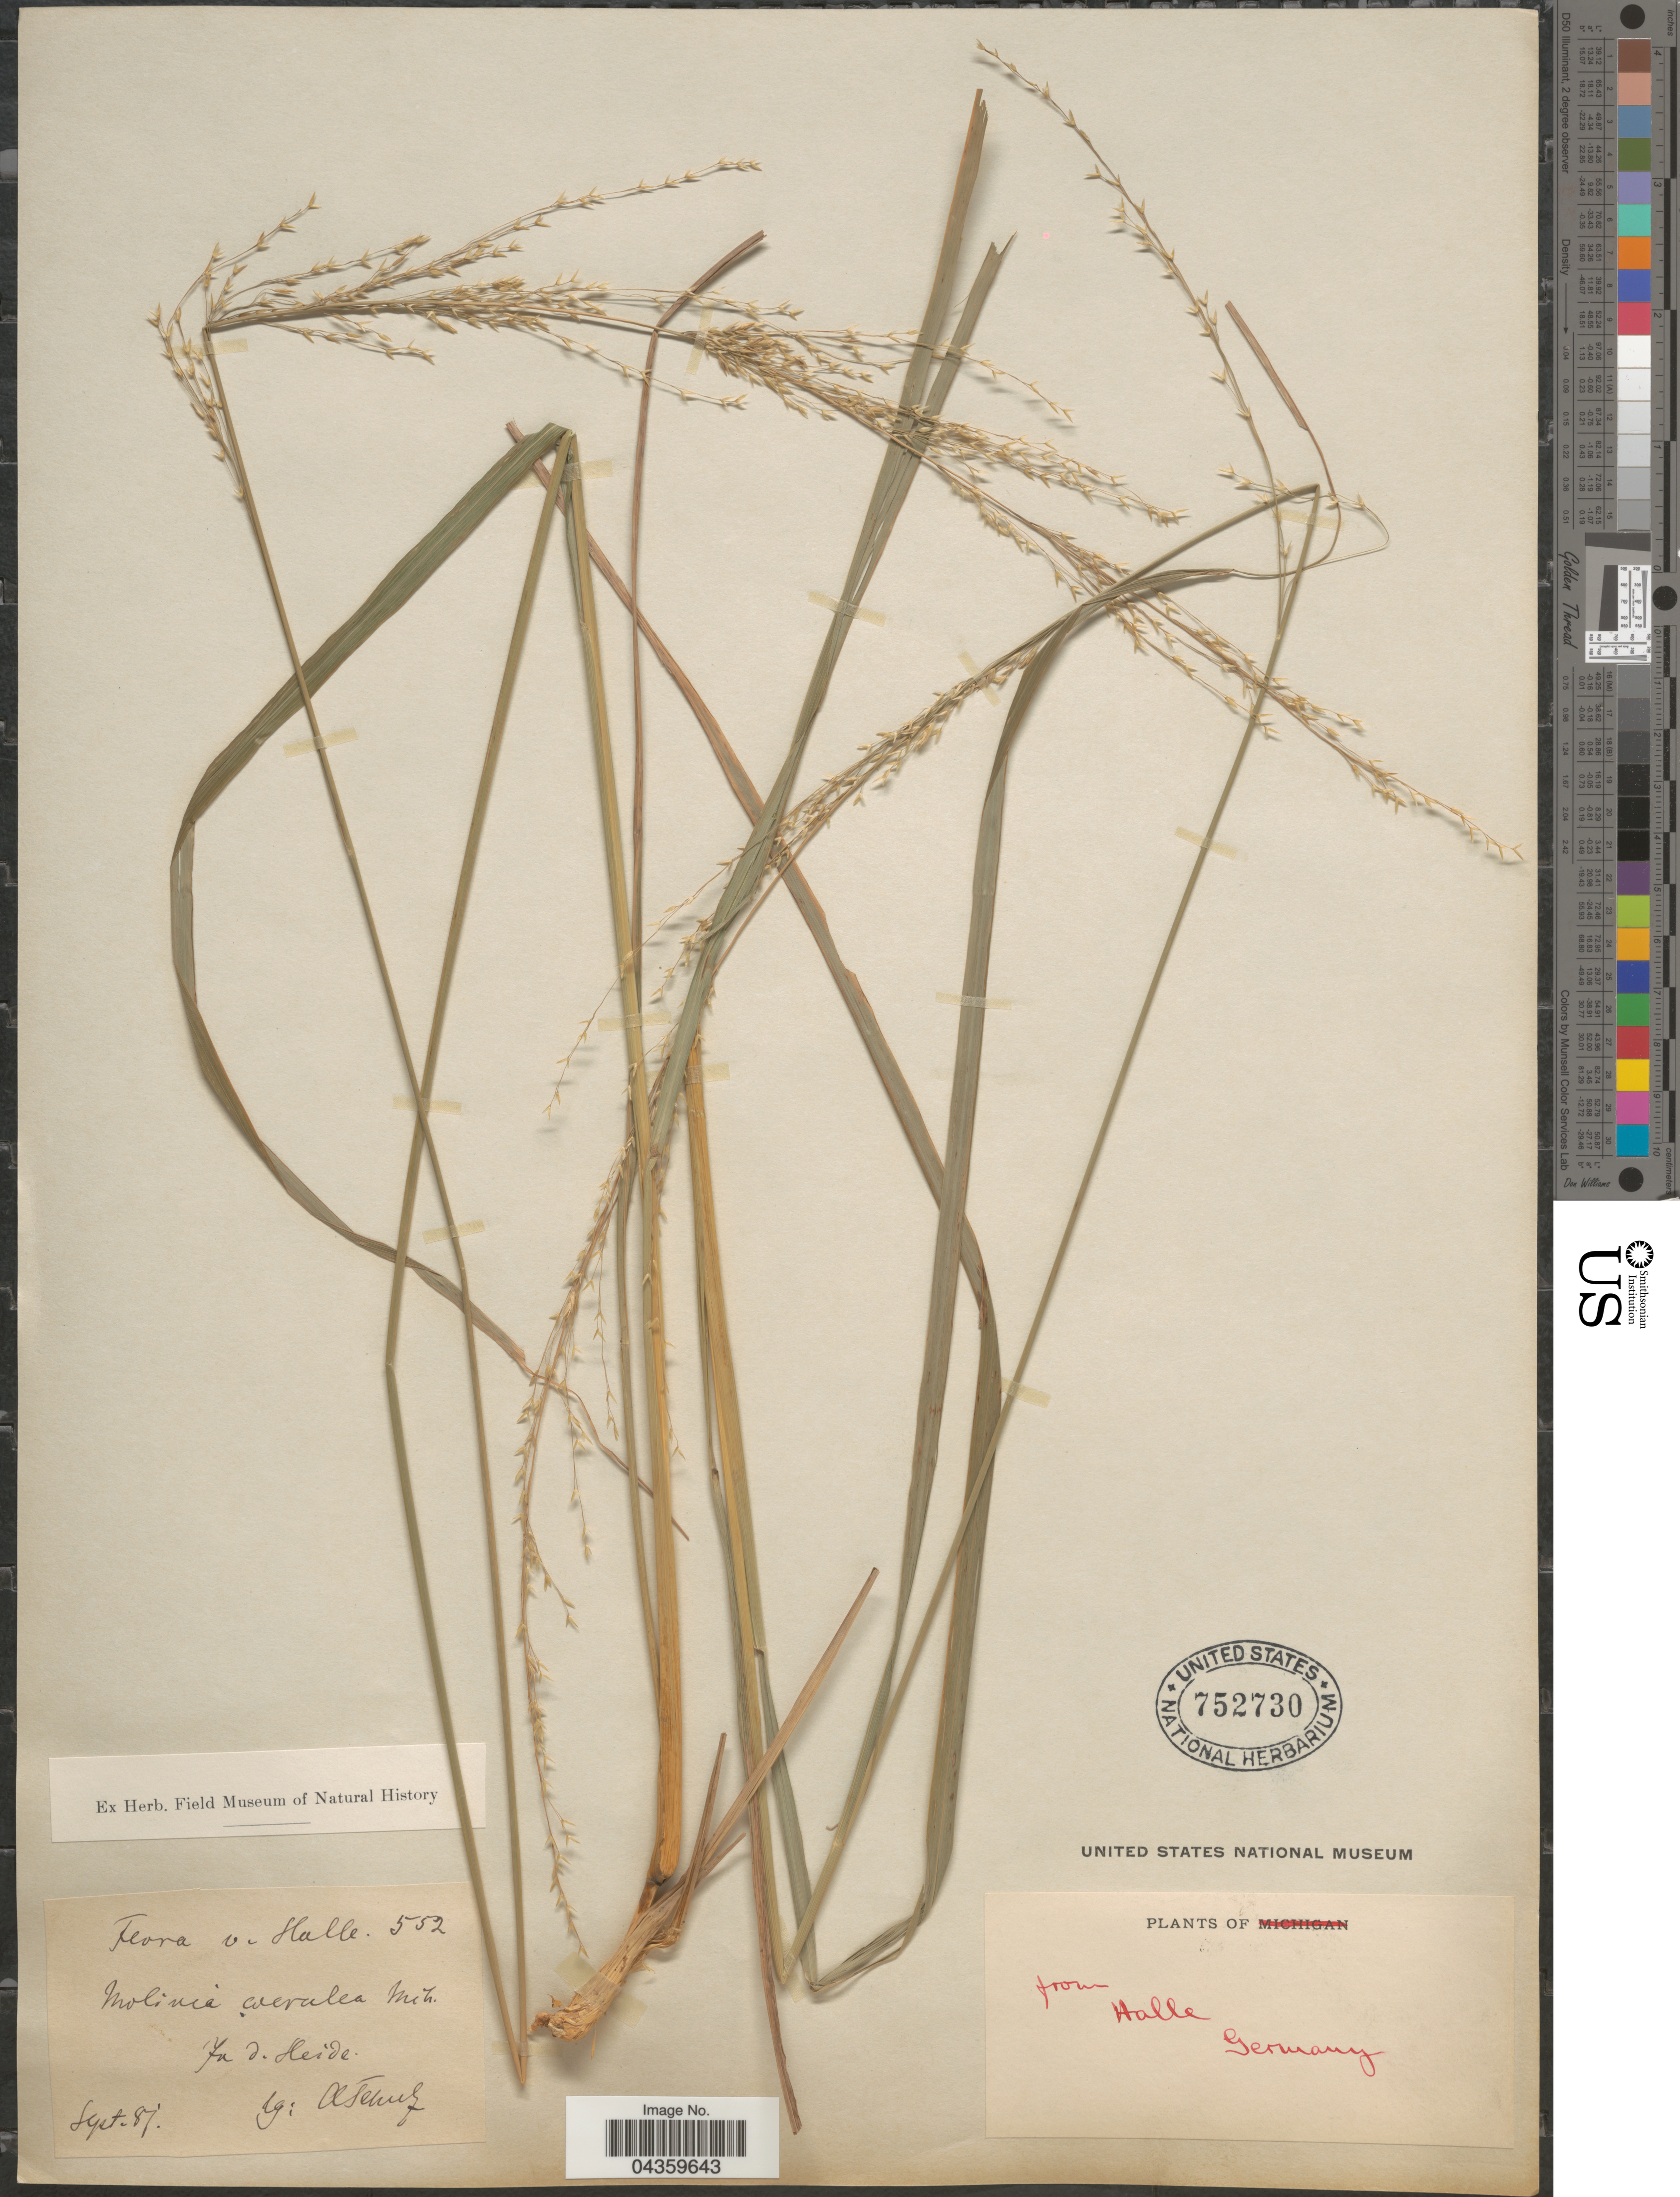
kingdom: Plantae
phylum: Tracheophyta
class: Liliopsida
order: Poales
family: Poaceae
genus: Molinia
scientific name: Molinia caerulea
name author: (L.) Moench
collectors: A. Schulz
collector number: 552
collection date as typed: Transcribed d/m/y: /9/87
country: Germany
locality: Halle. Fn d. Heide.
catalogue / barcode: US 752730